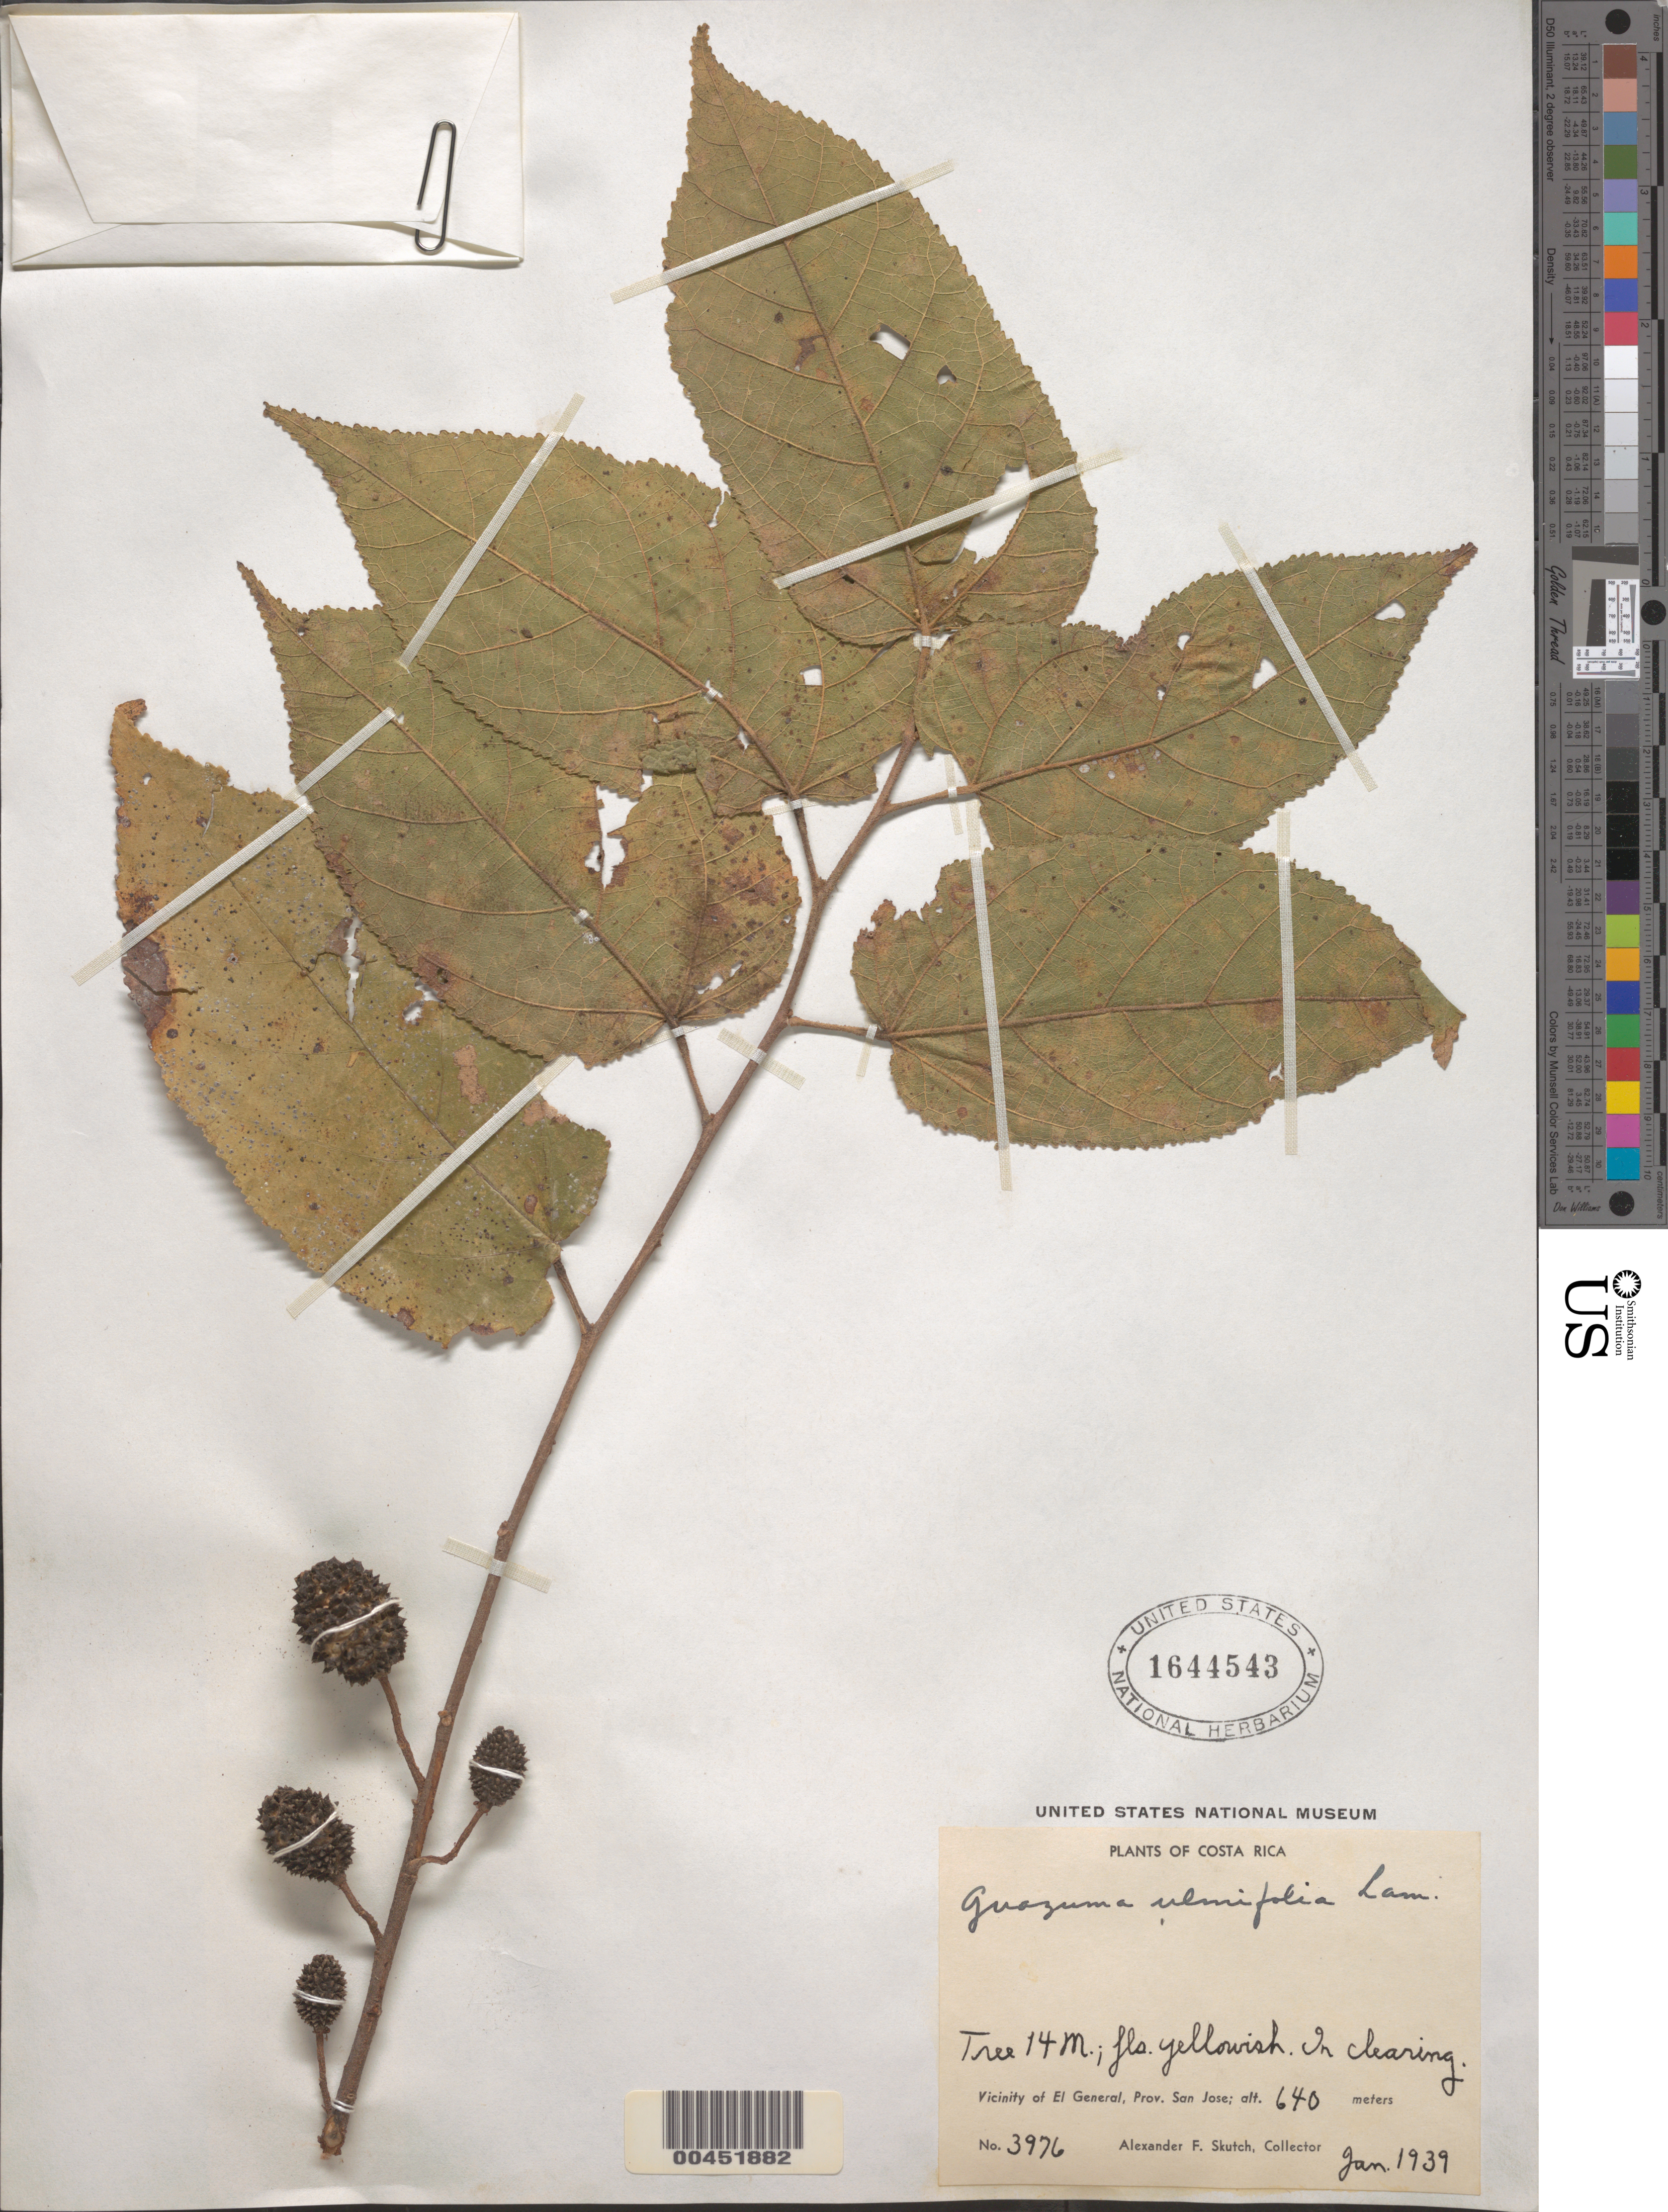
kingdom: Plantae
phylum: Tracheophyta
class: Magnoliopsida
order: Malvales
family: Malvaceae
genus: Guazuma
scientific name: Guazuma ulmifolia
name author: Lam.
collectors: A. F. Skutch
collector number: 3976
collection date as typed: Jan 1939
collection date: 1939-01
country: Costa Rica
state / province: San José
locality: Vicinity of El General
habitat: in clearing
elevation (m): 640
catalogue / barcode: US 1644543